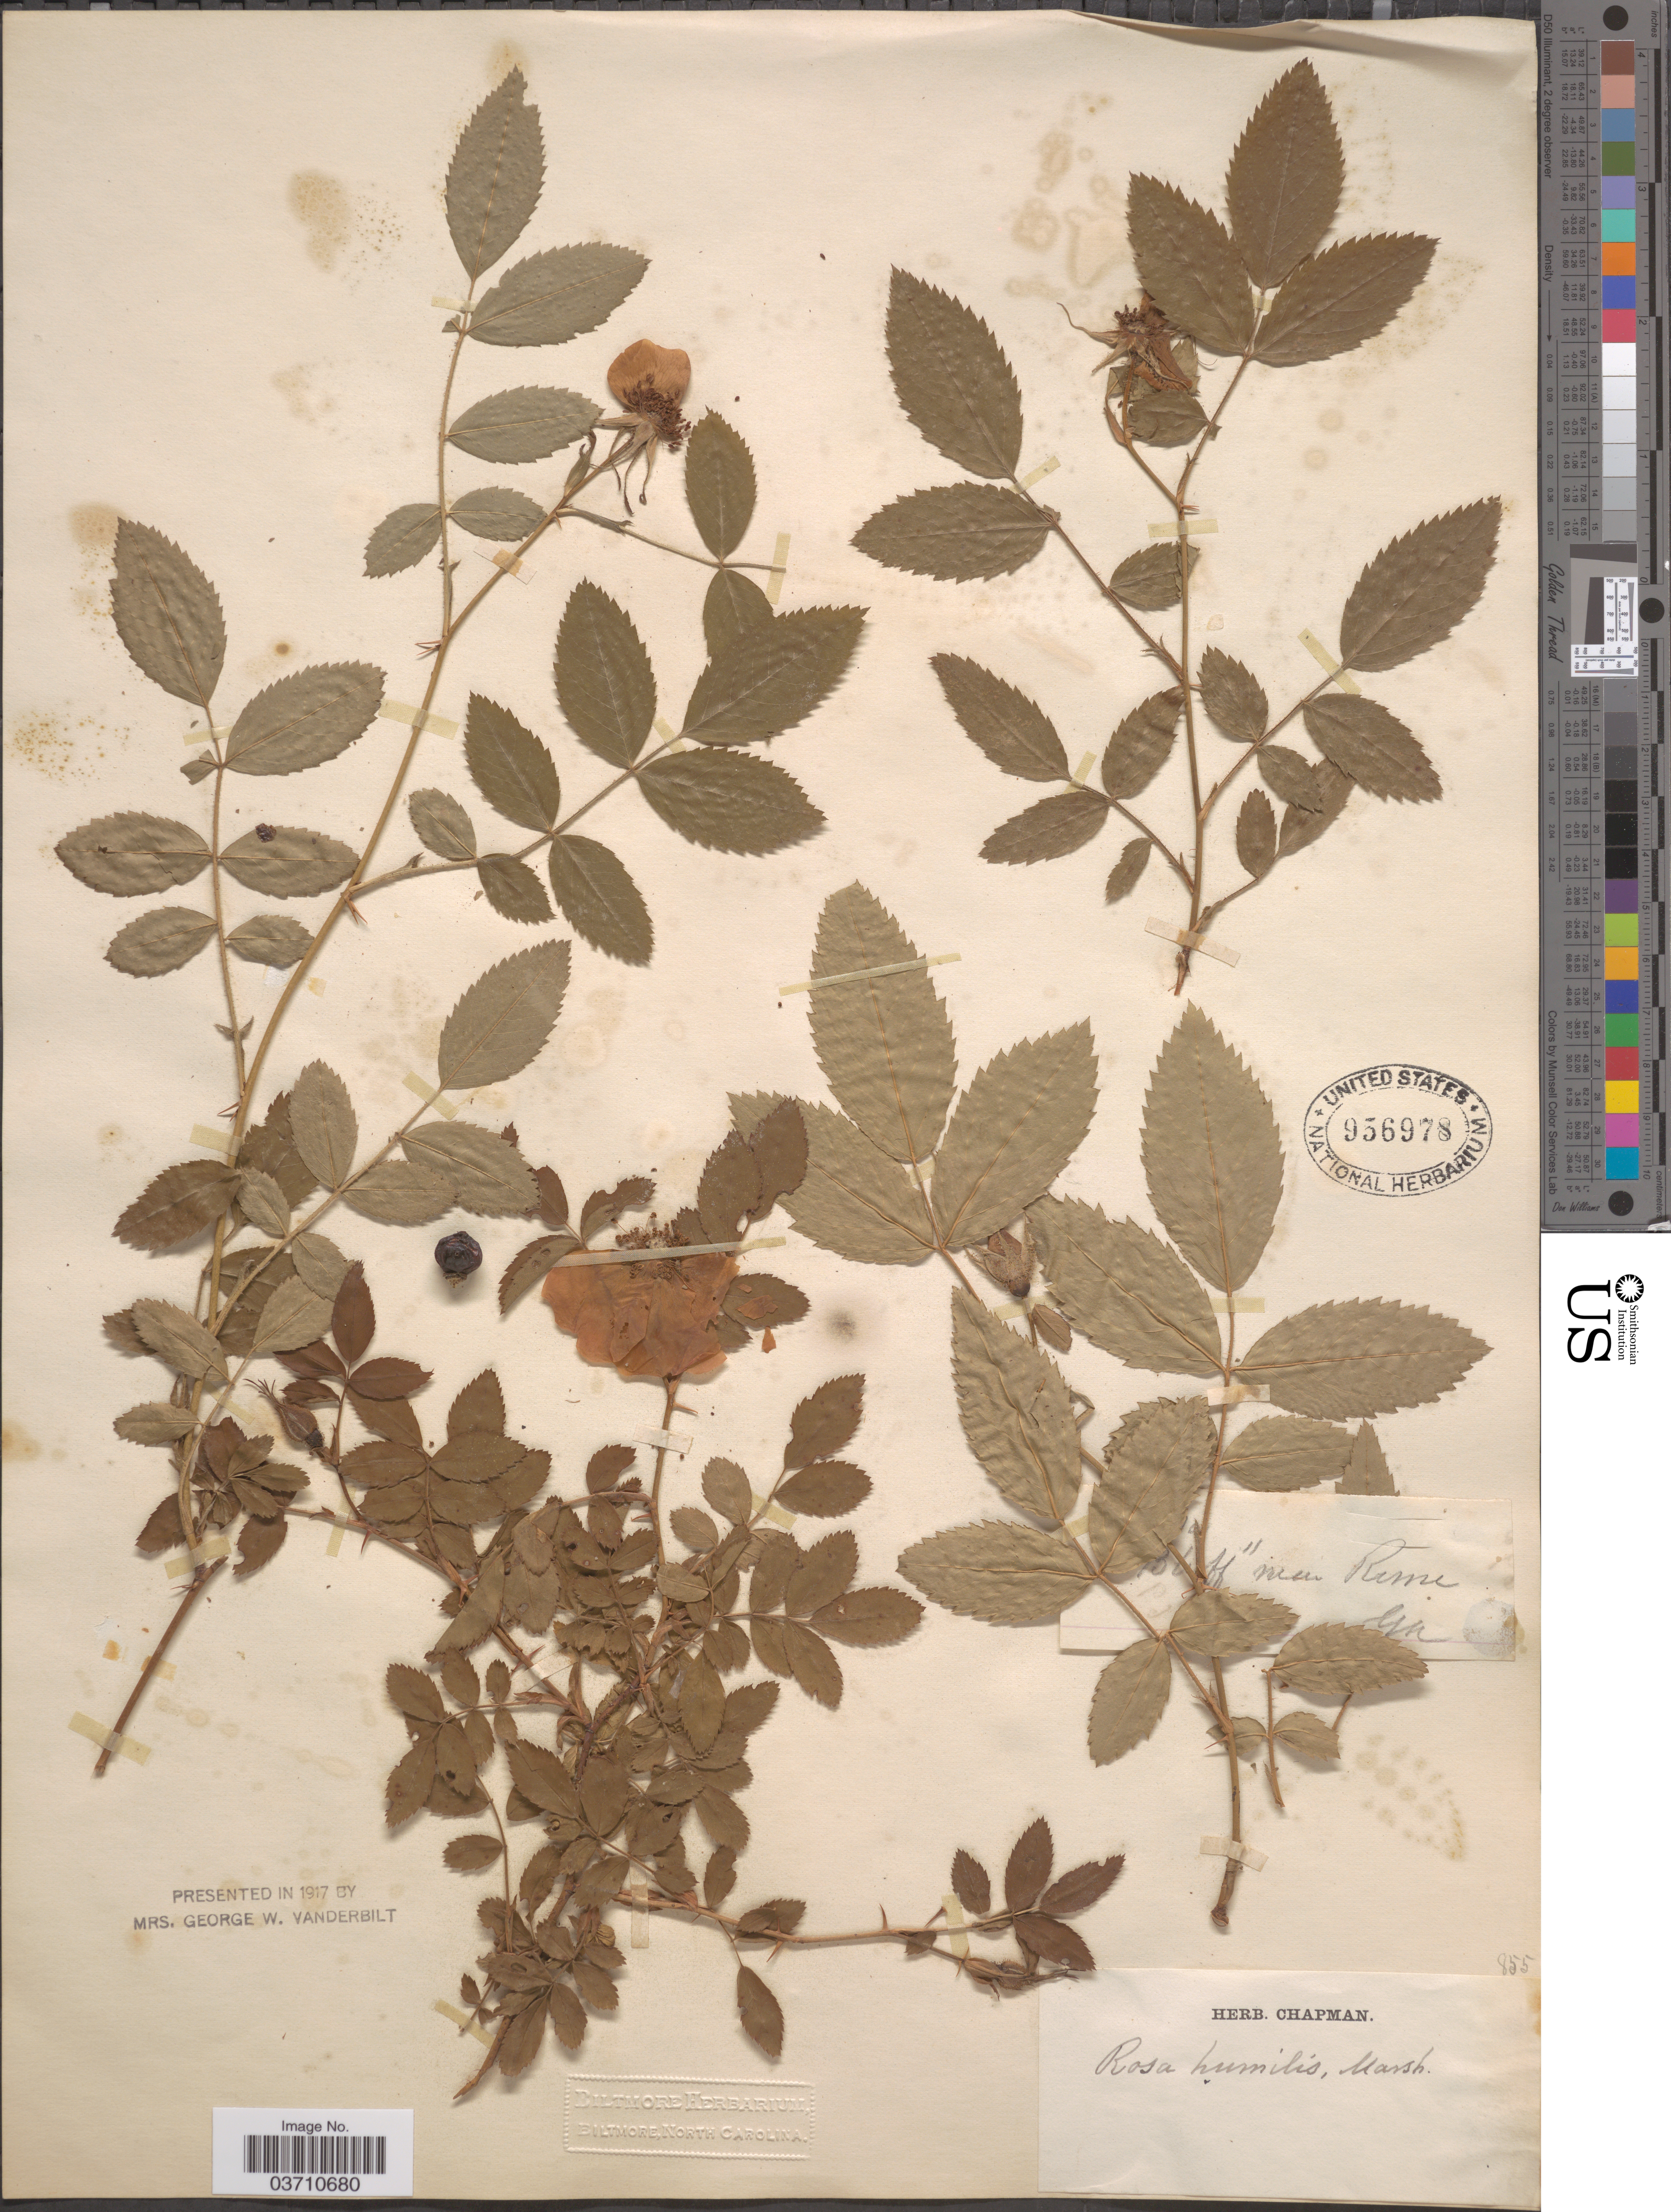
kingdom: Plantae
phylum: Tracheophyta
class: Magnoliopsida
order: Rosales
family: Rosaceae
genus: Rosa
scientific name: Rosa carolina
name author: L.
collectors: ex herb. Chapman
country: United States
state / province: Georgia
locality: Bluff near Rome, Ga.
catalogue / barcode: US 956978